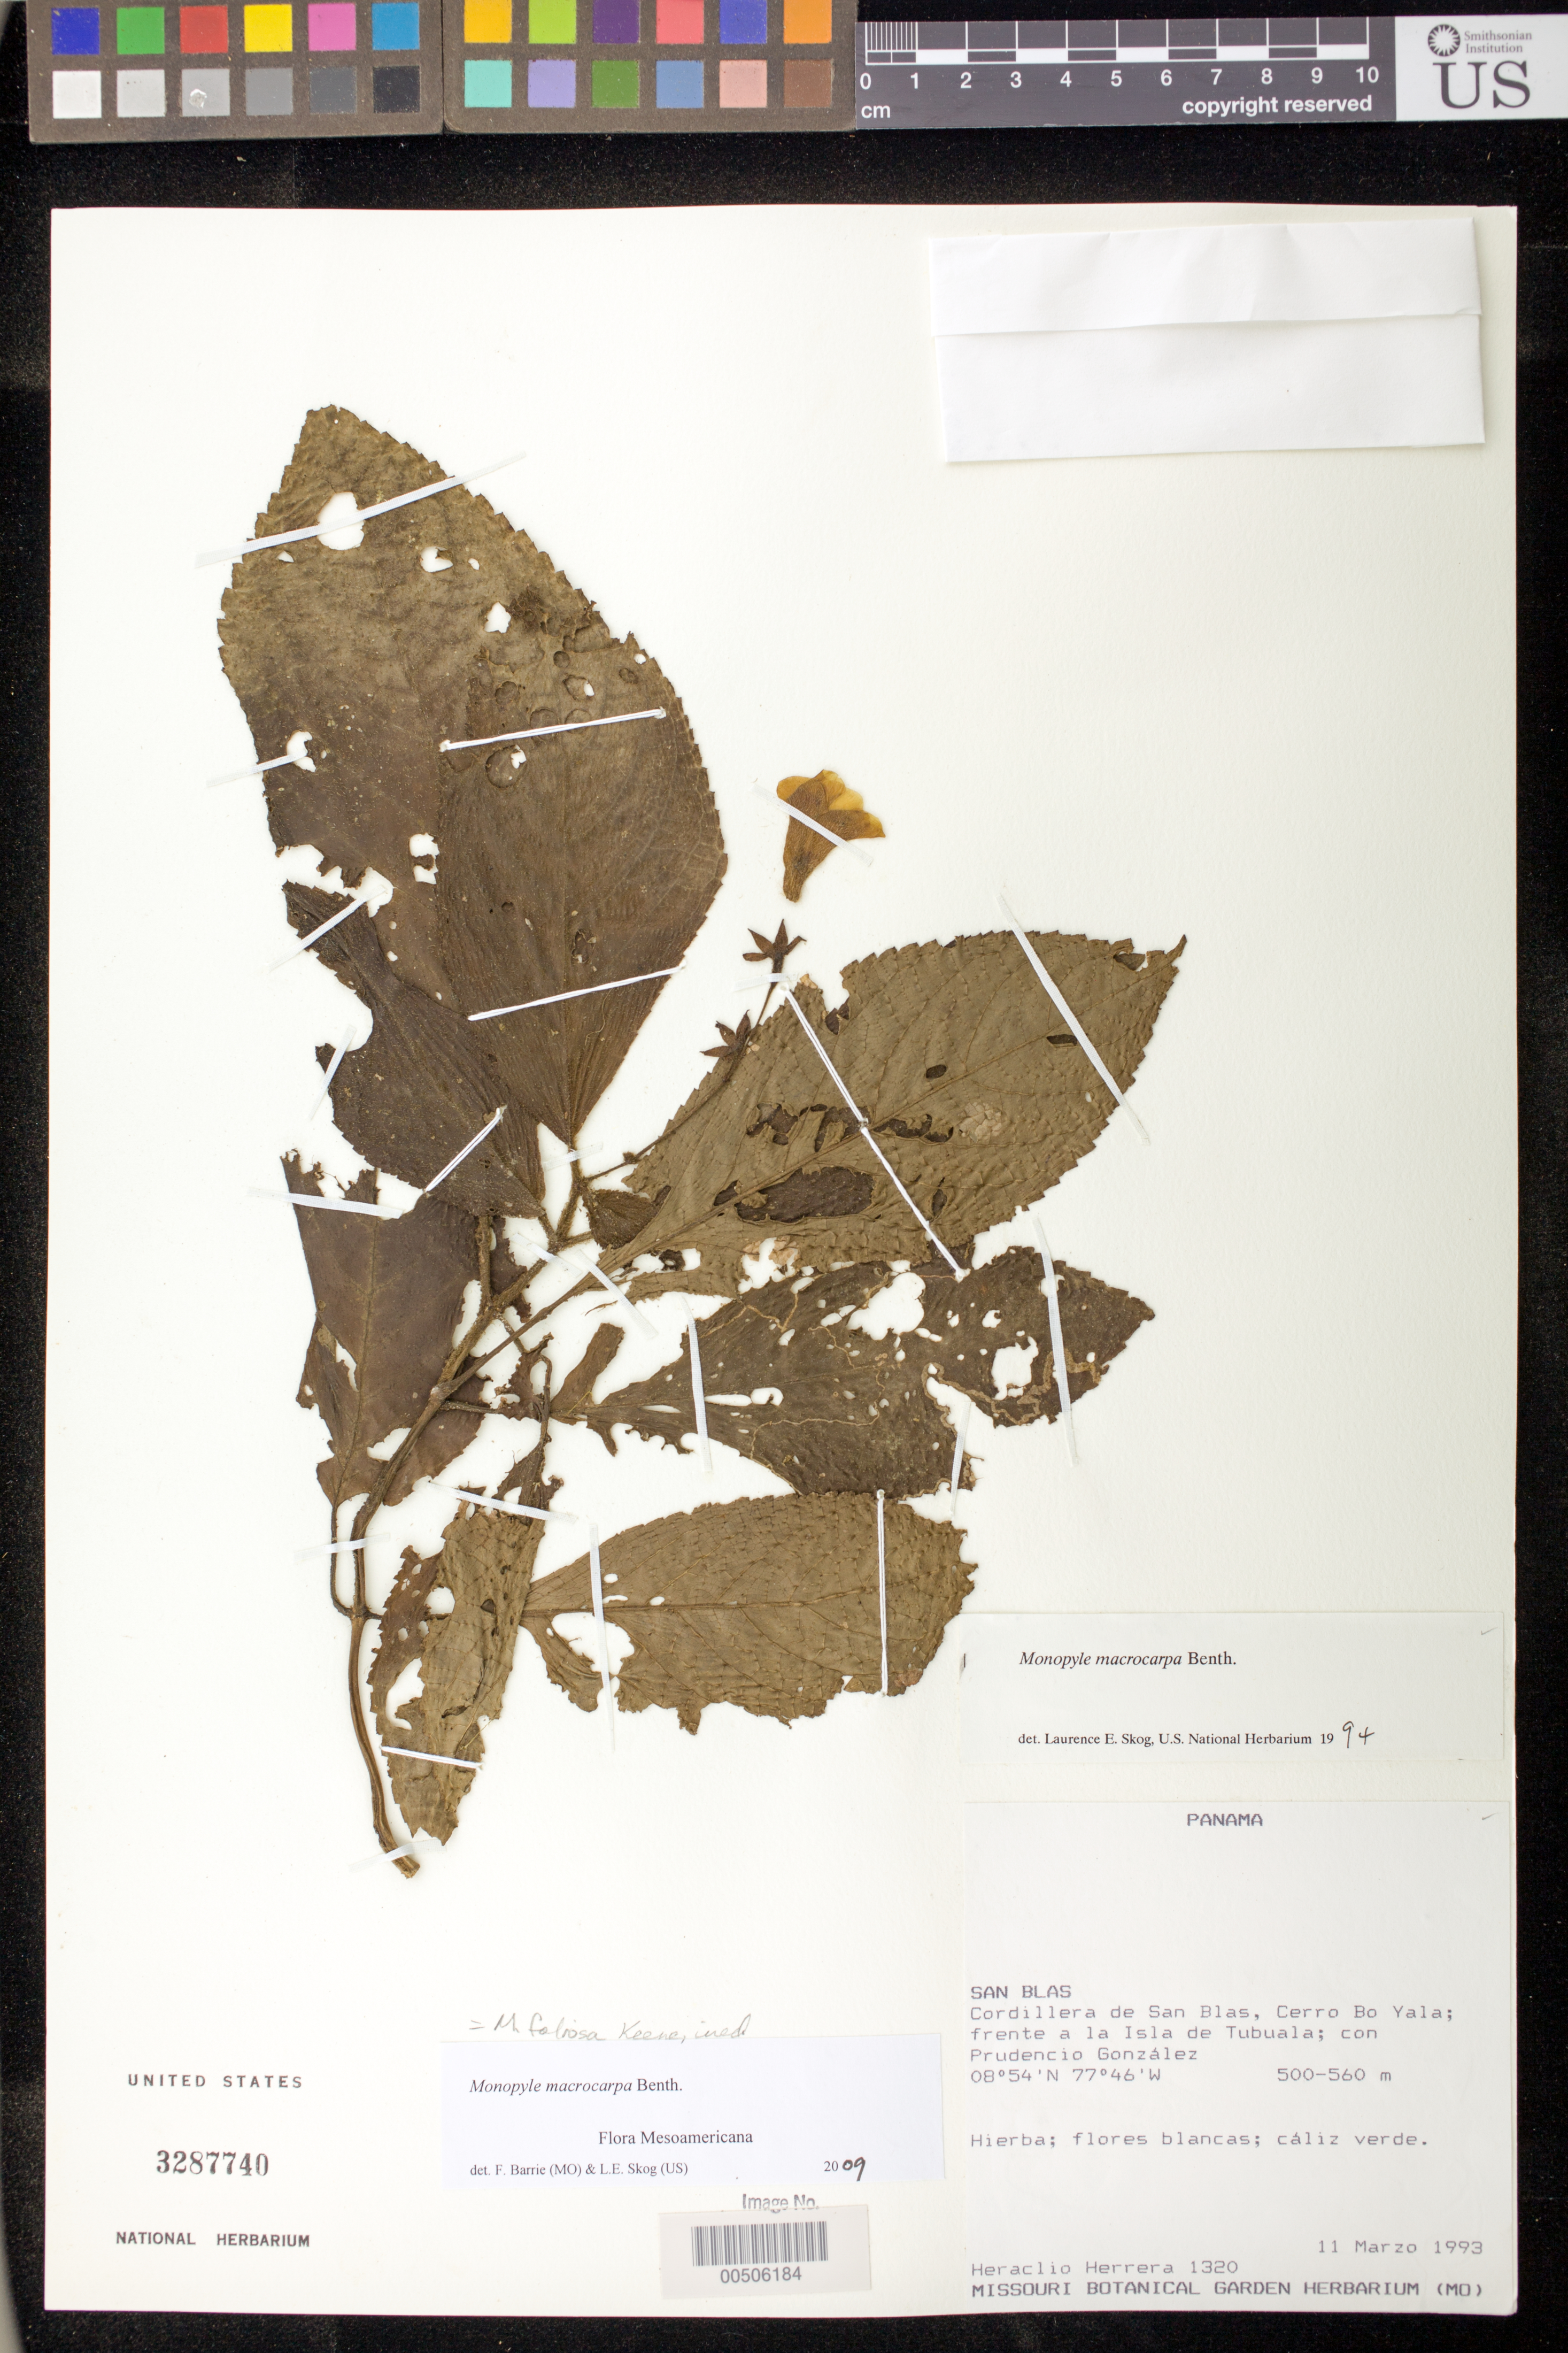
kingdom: Plantae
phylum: Tracheophyta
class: Magnoliopsida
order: Lamiales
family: Gesneriaceae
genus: Monopyle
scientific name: Monopyle macrocarpa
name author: Benth.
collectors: H. Herrera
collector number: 1320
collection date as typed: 11 Mar 1993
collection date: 1993-03-11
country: Panama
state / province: Kuna Yala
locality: Cerro bo Yala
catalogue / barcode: US 3287740